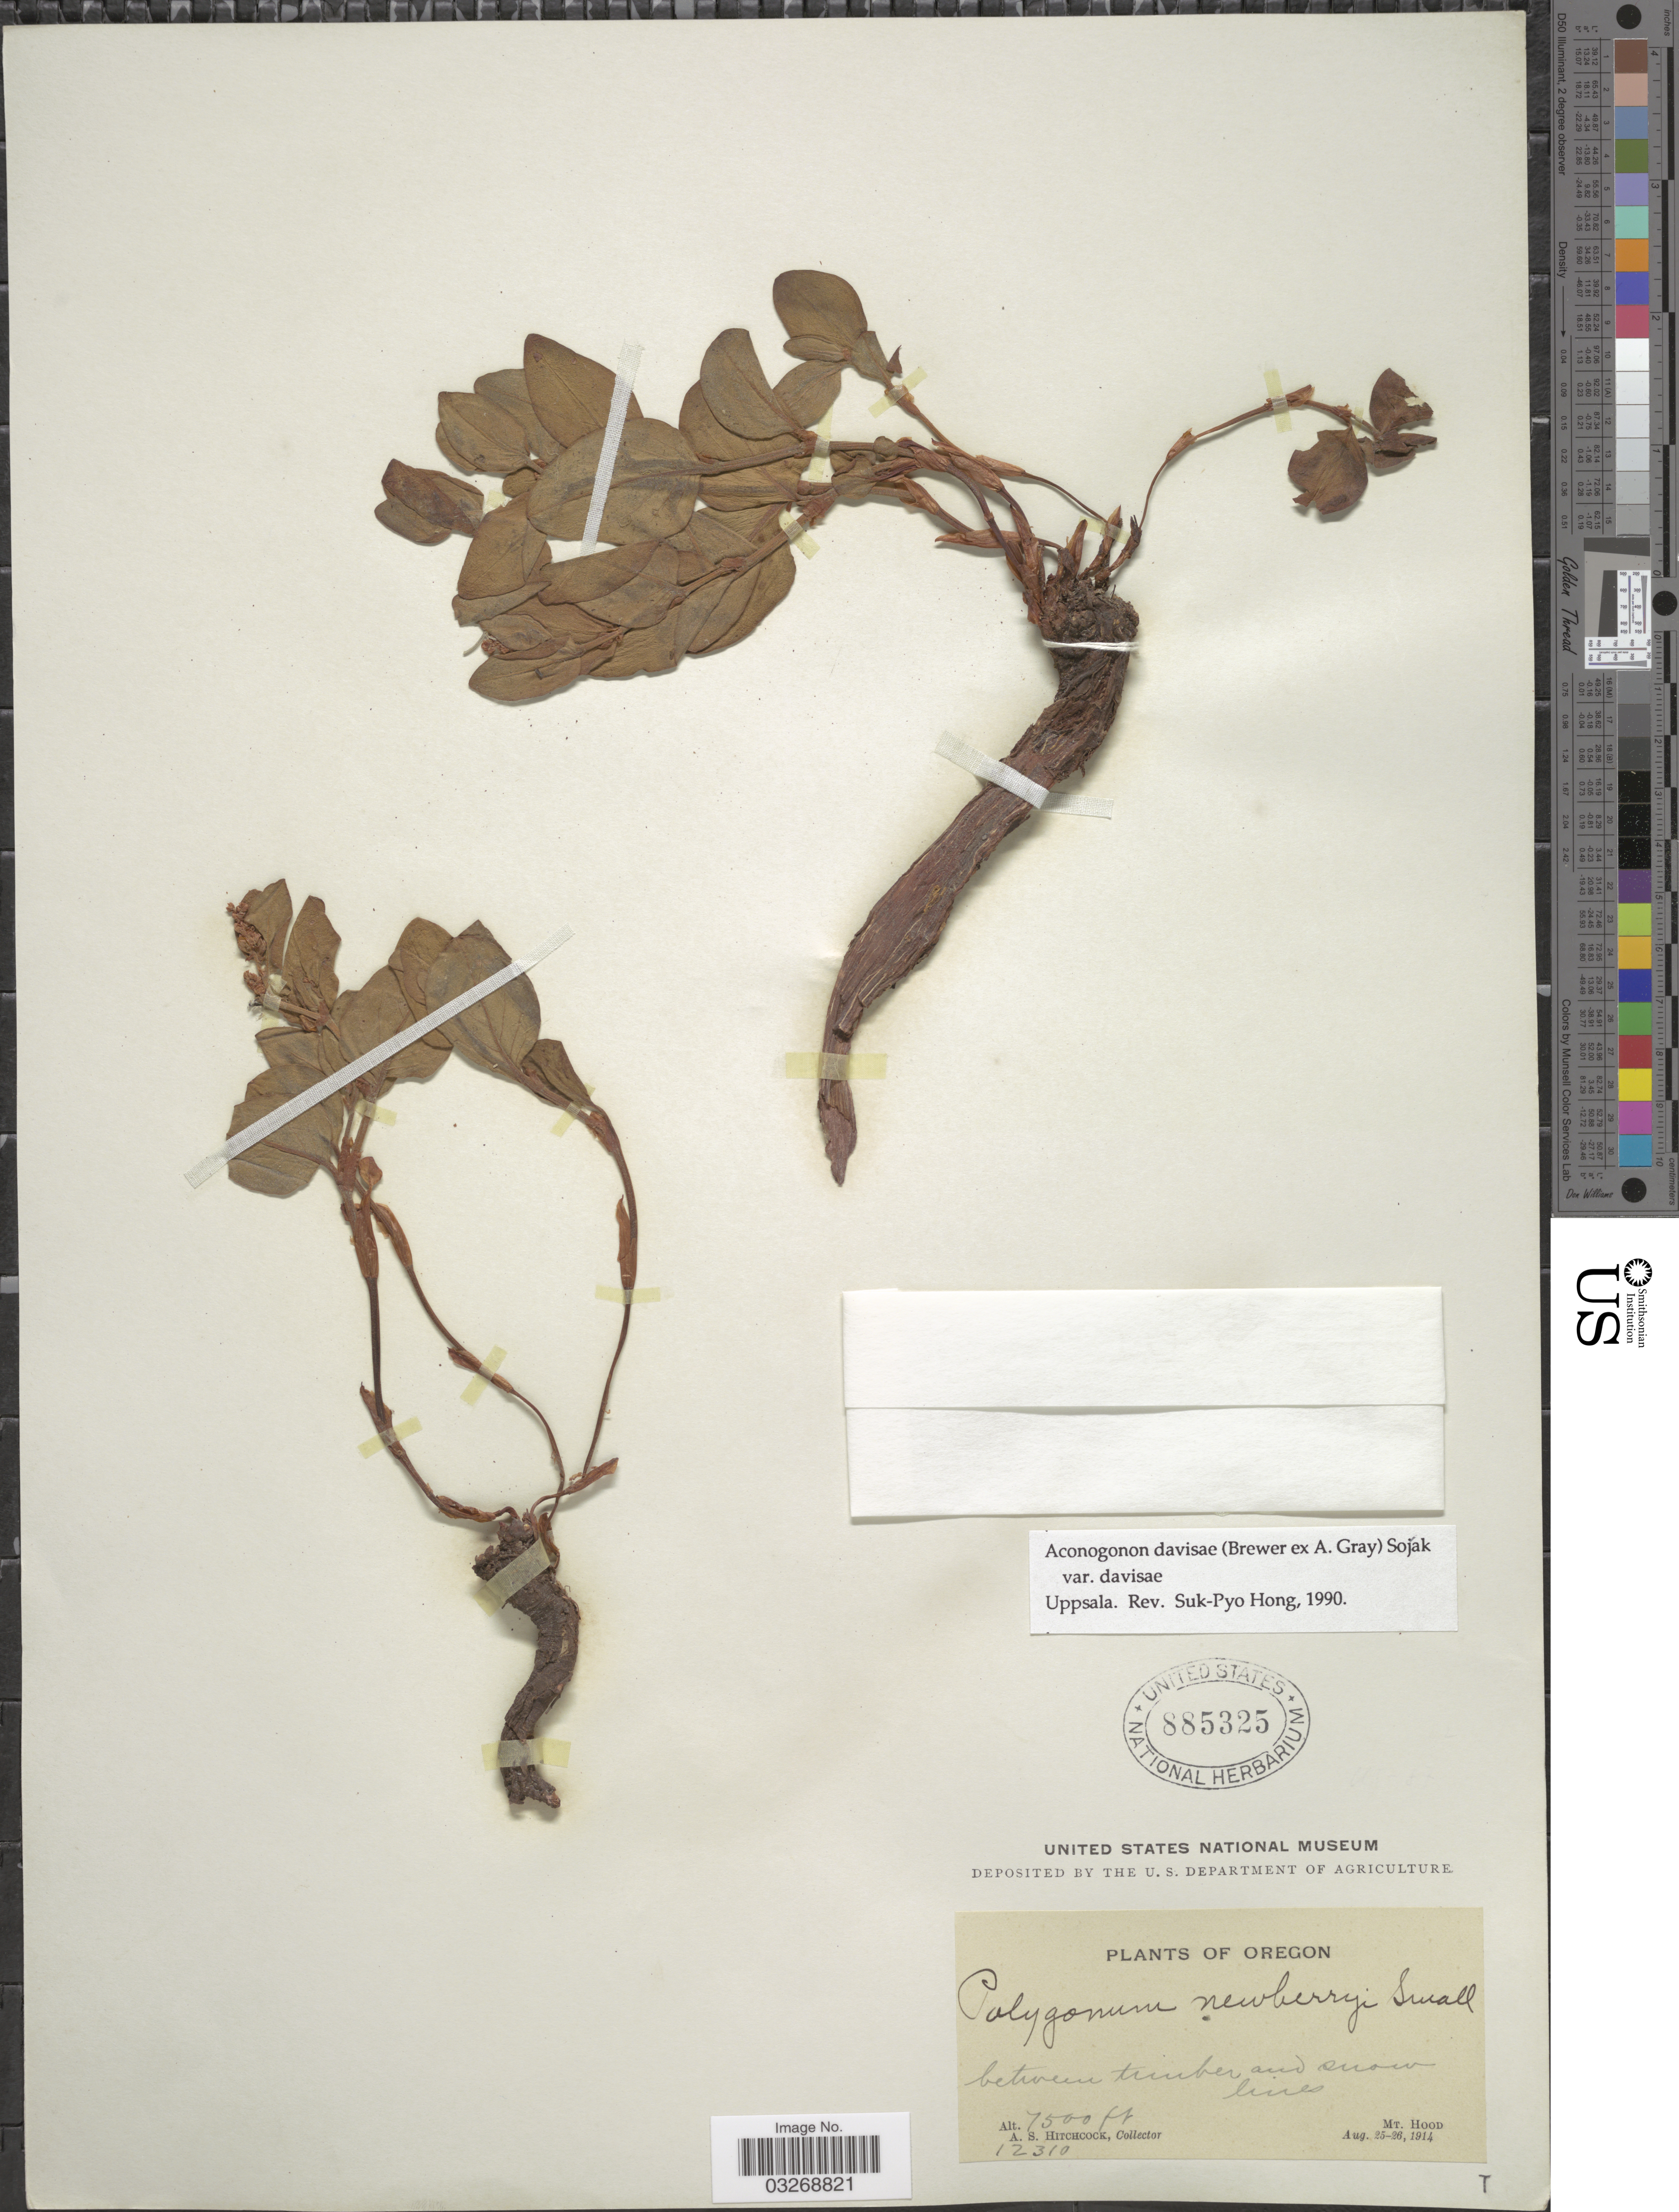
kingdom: Plantae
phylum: Tracheophyta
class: Magnoliopsida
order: Caryophyllales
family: Polygonaceae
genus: Koenigia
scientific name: Koenigia davisiae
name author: (W.H. Brewer ex A. Gray) T.M. Schust. & Reveal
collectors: A. S. Hitchcock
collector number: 12310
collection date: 1914-08-25/1914-08-26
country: United States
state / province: Oregon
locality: Between timber and snow line. Mt. Hood.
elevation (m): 2286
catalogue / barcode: US 885325